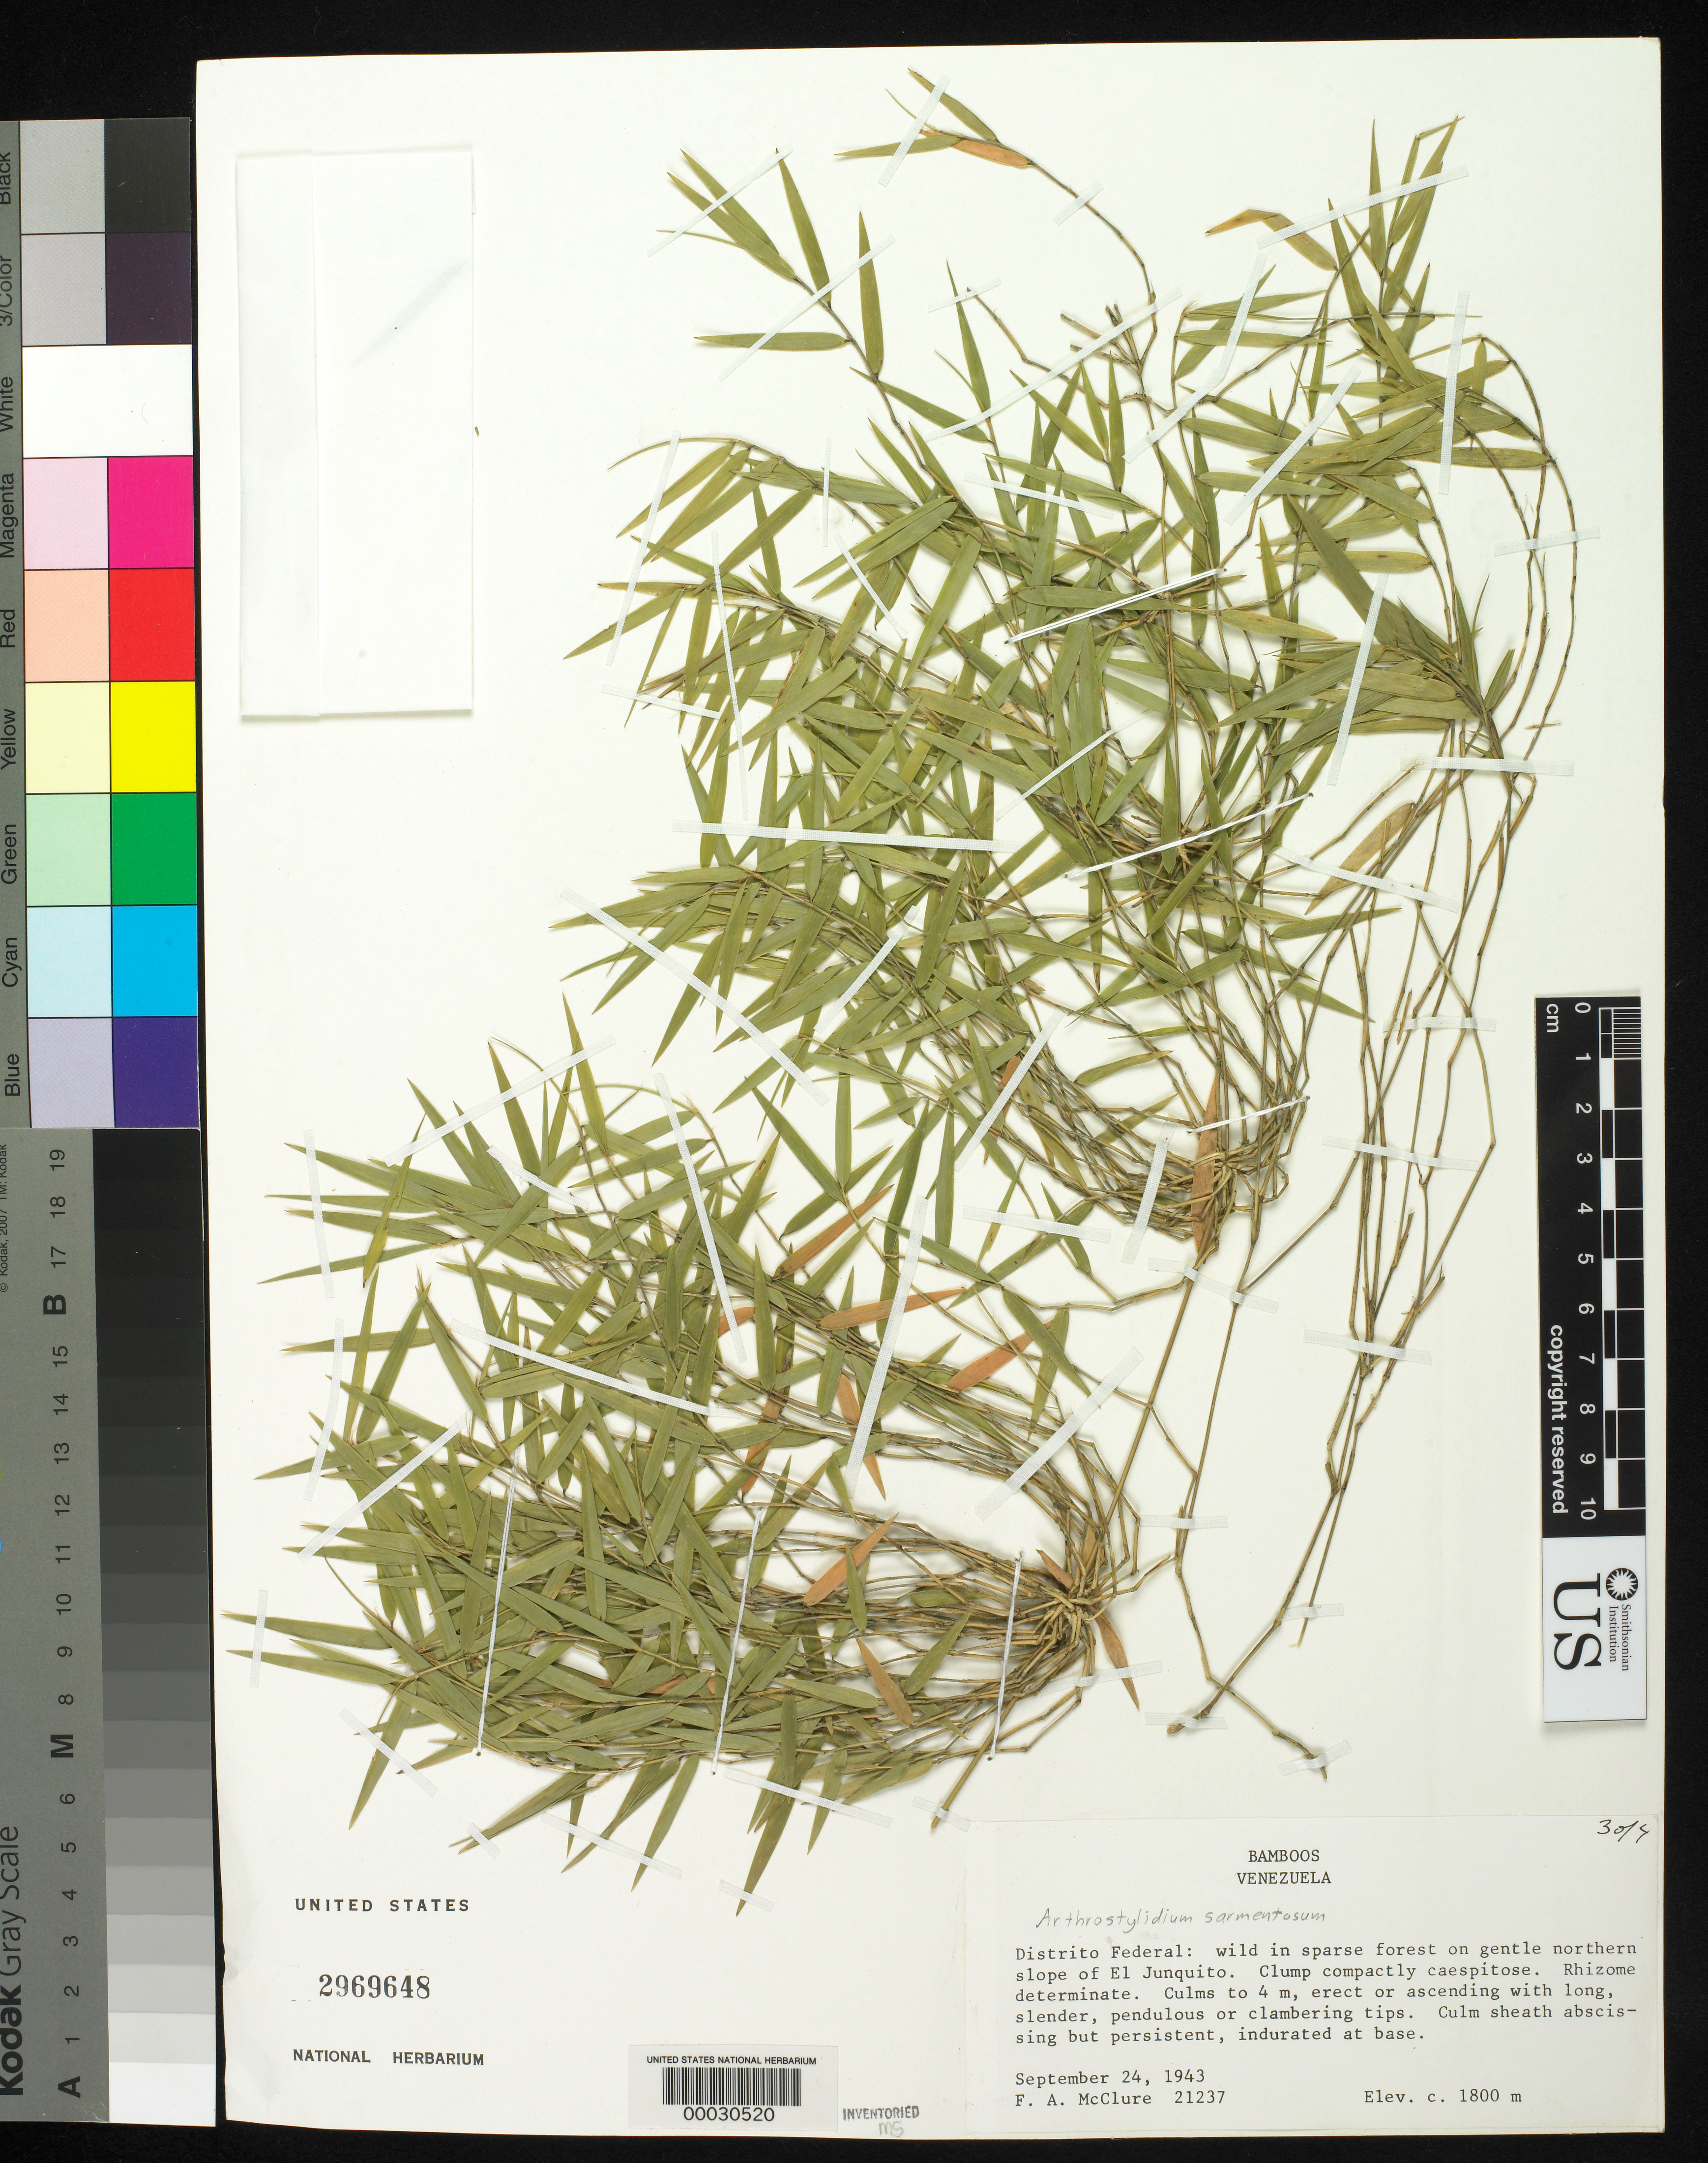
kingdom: Plantae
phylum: Tracheophyta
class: Liliopsida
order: Poales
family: Poaceae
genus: Arthrostylidium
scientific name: Arthrostylidium sarmentosum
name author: Pilg. in Urb.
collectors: F. A. McClure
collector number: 21237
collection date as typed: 24 Sep 1943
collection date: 1943-09-24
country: Venezuela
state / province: Distrito Federal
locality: Northern slope of el junquito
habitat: Sparse forest on gentle northern slope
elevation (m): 1800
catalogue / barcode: US 2969648